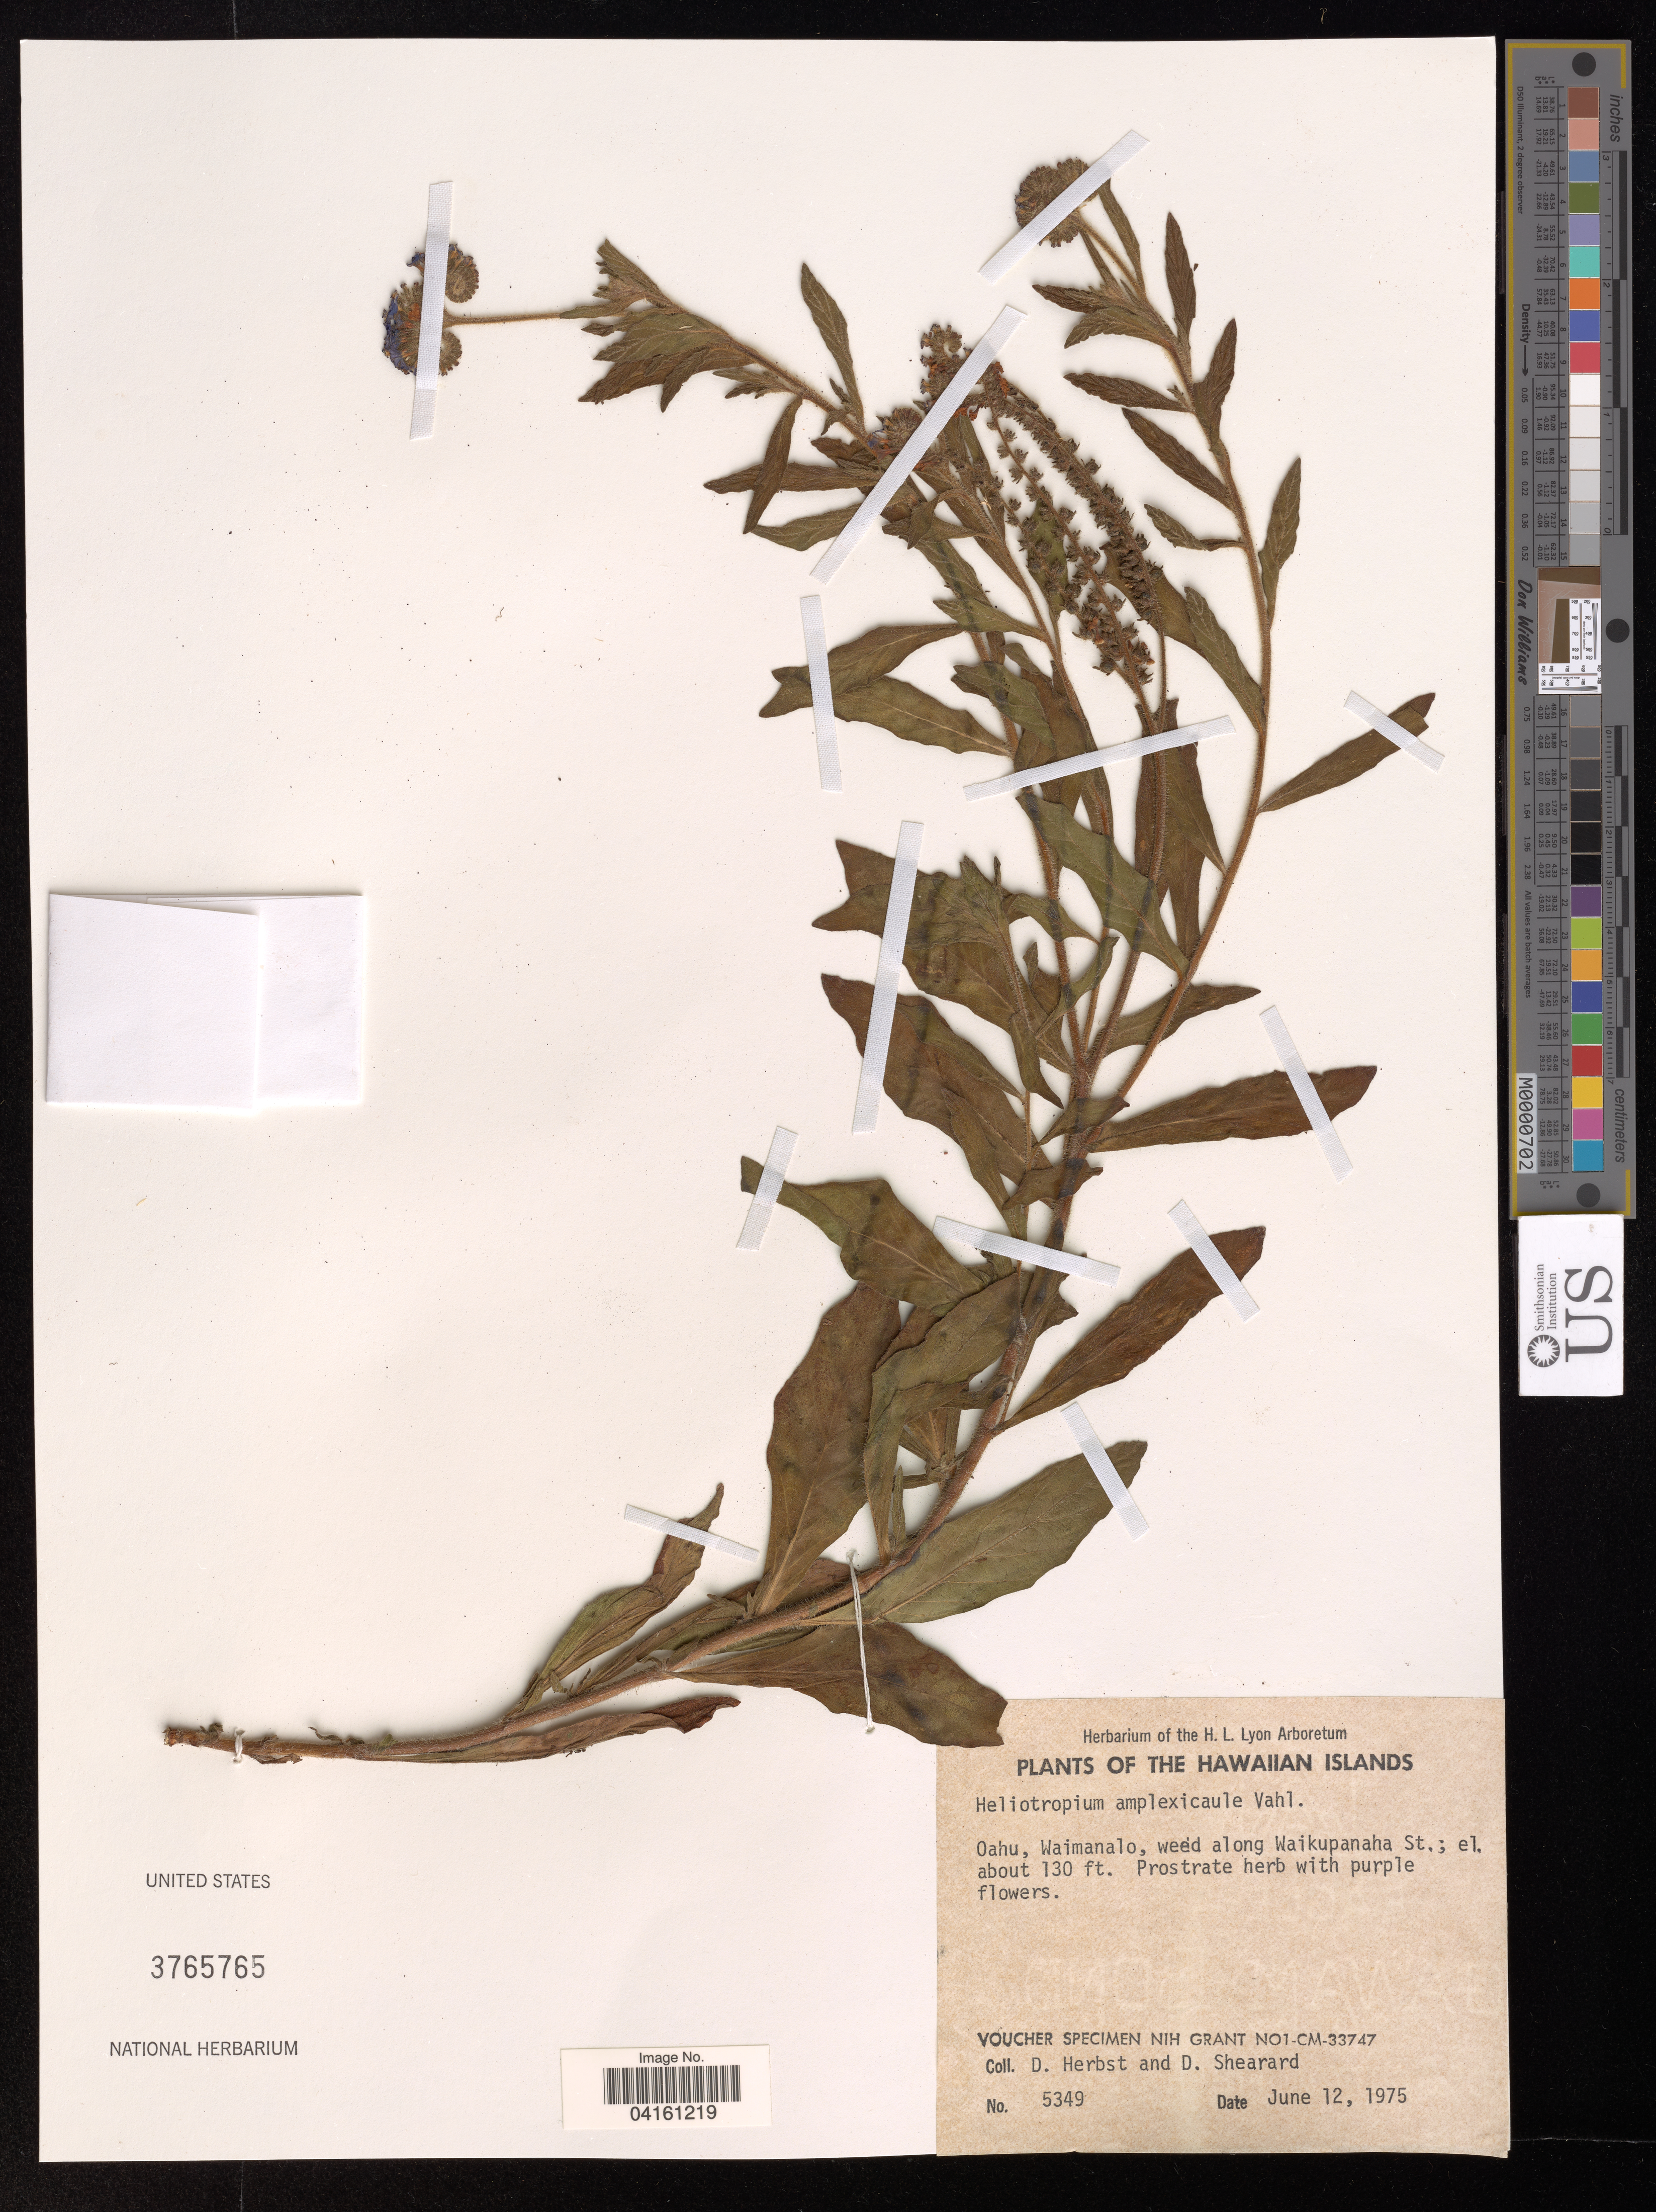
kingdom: Plantae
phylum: Tracheophyta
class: Magnoliopsida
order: Boraginales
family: Heliotropiaceae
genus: Heliotropium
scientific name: Heliotropium amplexicaule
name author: Vahl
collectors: D. Herbst & D. Shearard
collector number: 5349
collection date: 1975-06-12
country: United States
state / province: Hawaii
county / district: Honolulu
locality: The Hawaiian Islands. Oahu, Waimanalo, weed along Waikupanaha St.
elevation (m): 40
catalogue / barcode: US 3765765